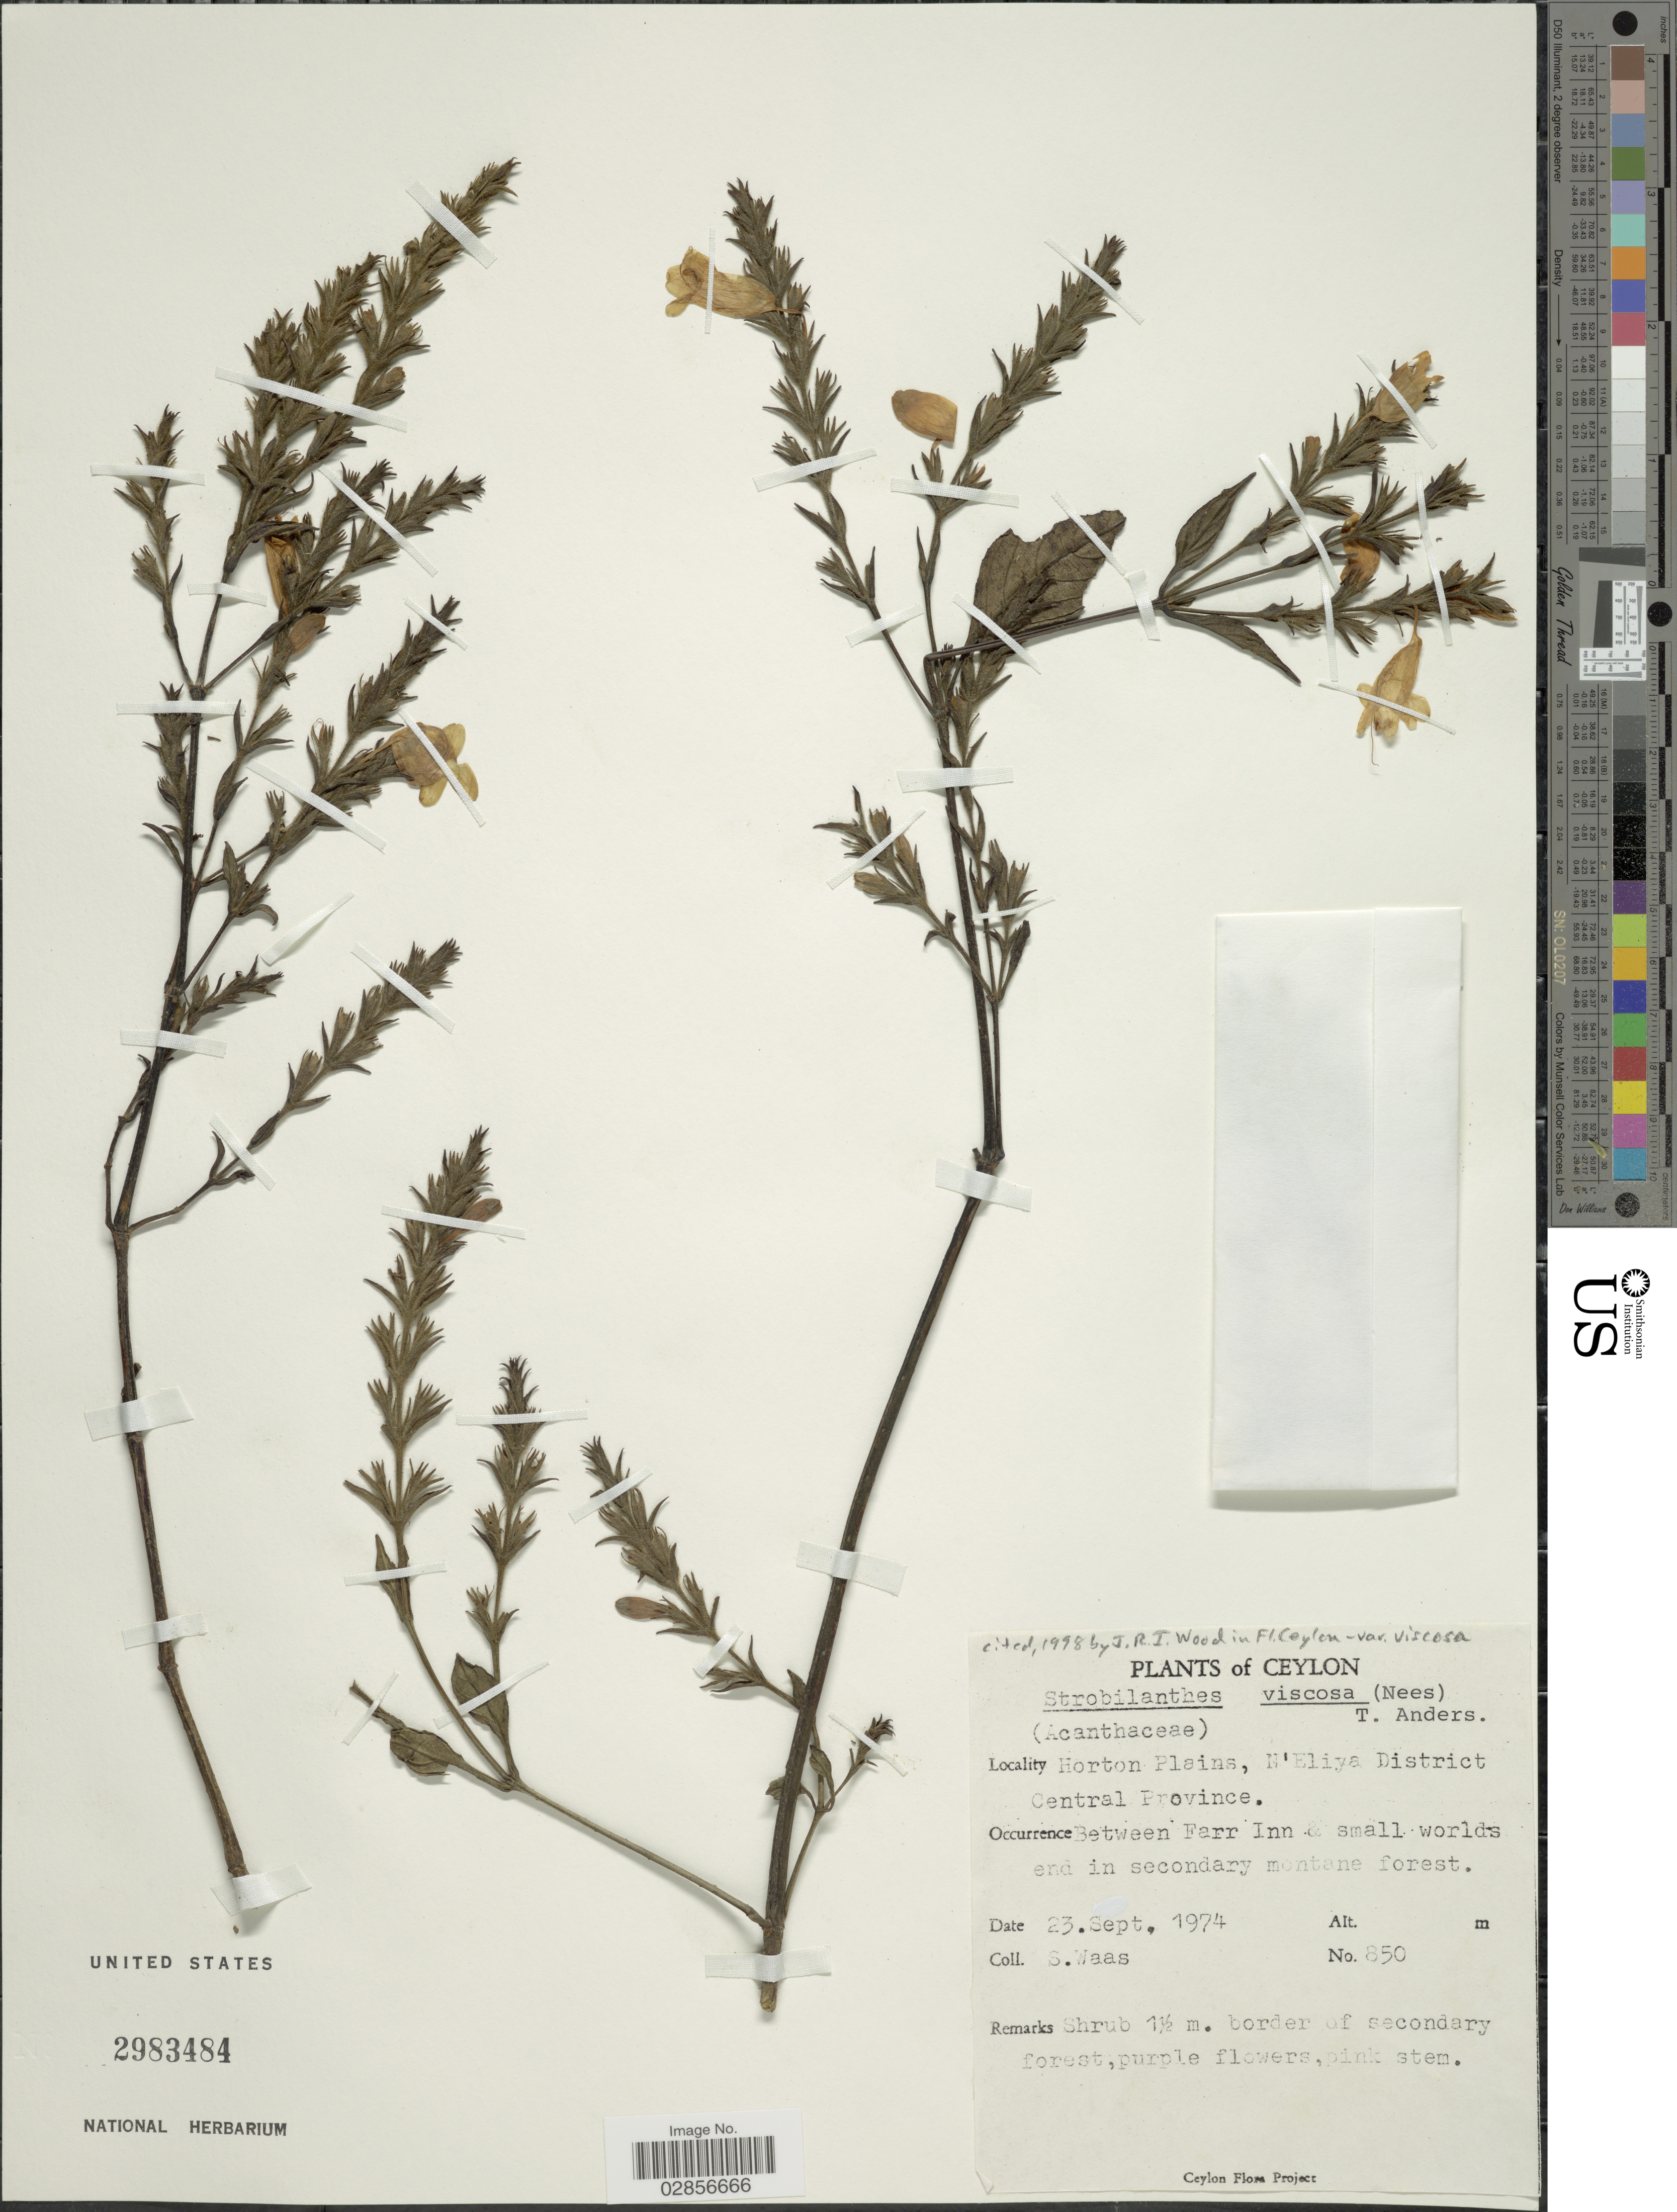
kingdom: Plantae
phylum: Tracheophyta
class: Magnoliopsida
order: Lamiales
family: Acanthaceae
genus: Strobilanthes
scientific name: Strobilanthes viscosa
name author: T. Anderson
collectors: S. Waas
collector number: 850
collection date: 1974-09-23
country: Sri Lanka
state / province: Central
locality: Ceylon, Horton Plains, N'Eliya District, Central Province.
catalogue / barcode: US 2983484